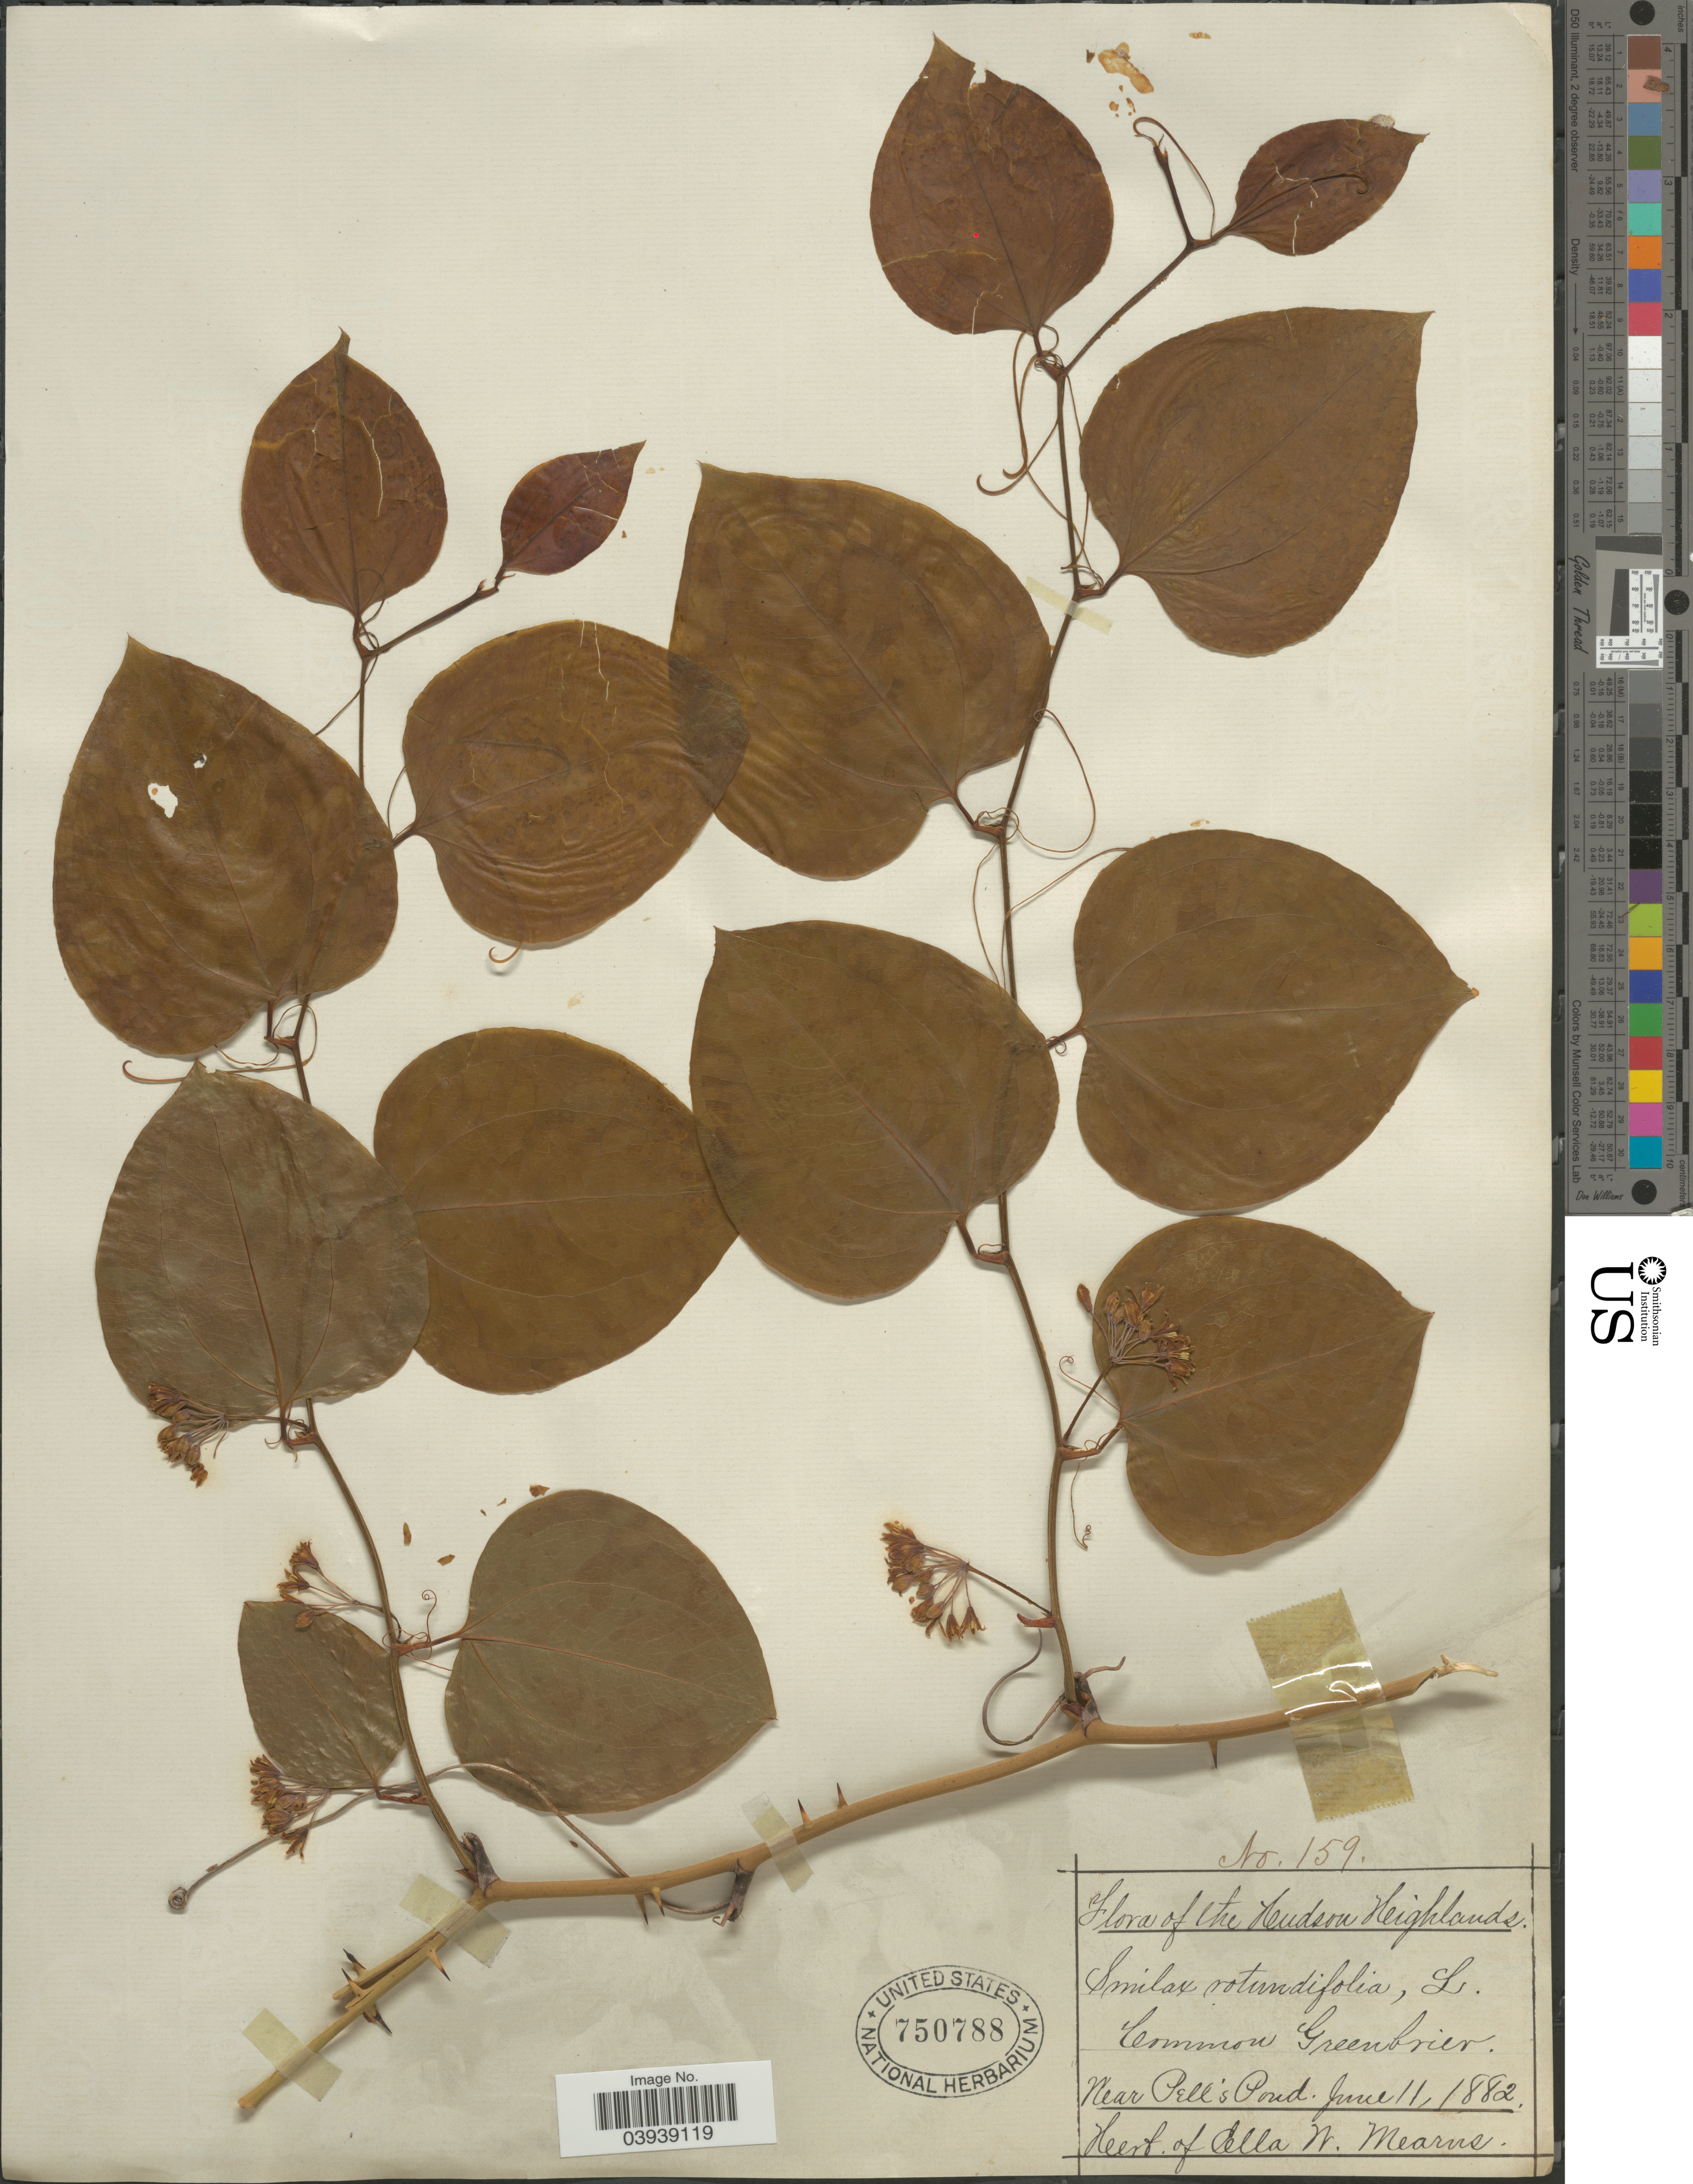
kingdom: Plantae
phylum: Tracheophyta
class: Liliopsida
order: Liliales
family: Smilacaceae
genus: Smilax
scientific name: Smilax rotundifolia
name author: L.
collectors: ex herb. Ella W. Mearns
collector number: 159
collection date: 1882-06-11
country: United States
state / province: New York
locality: Hudson Highlands. Common Greenbrier. Near Pell's Pond.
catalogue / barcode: US 750788